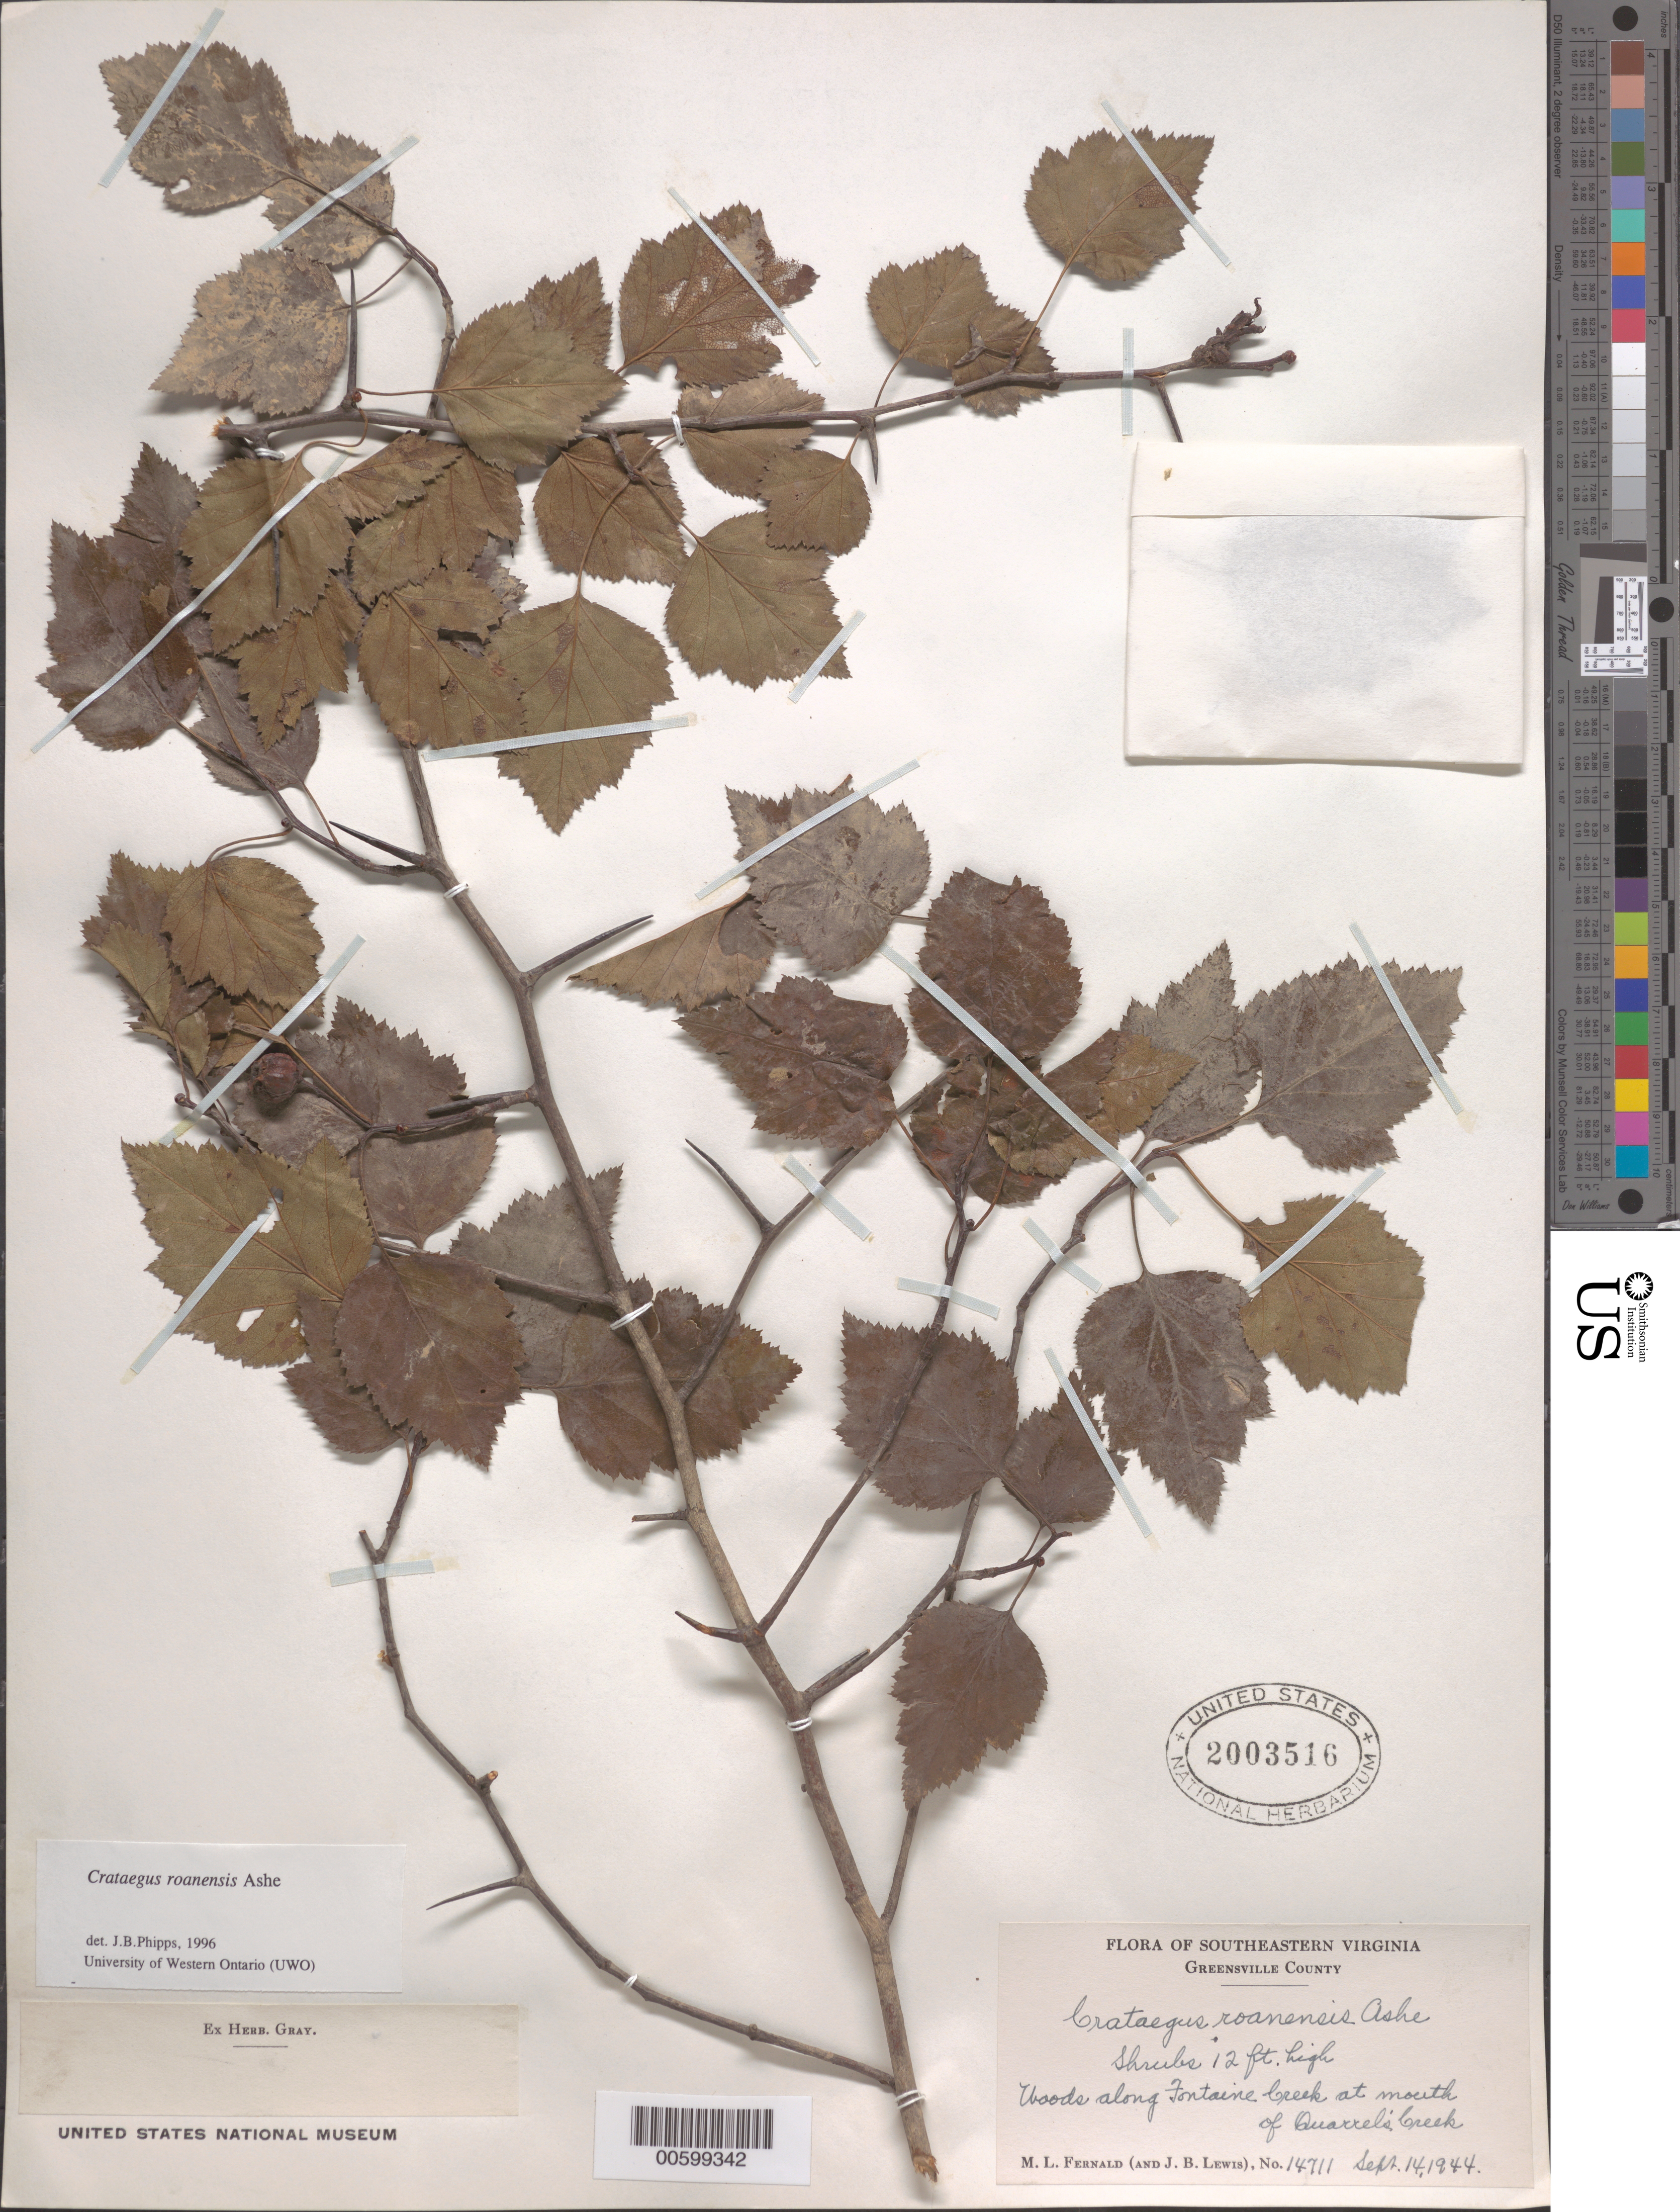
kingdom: Plantae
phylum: Tracheophyta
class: Magnoliopsida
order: Rosales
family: Rosaceae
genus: Crataegus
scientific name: Crataegus macrosperma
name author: Ashe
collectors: M. L. Fernald & J. B. Lewis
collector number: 14711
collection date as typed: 14 Sep 1944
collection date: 1944-09-14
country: United States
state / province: Virginia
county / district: Greensville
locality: along Fontaine Creek at mouth of Quarrel's Creek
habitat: Woods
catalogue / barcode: US 2003516